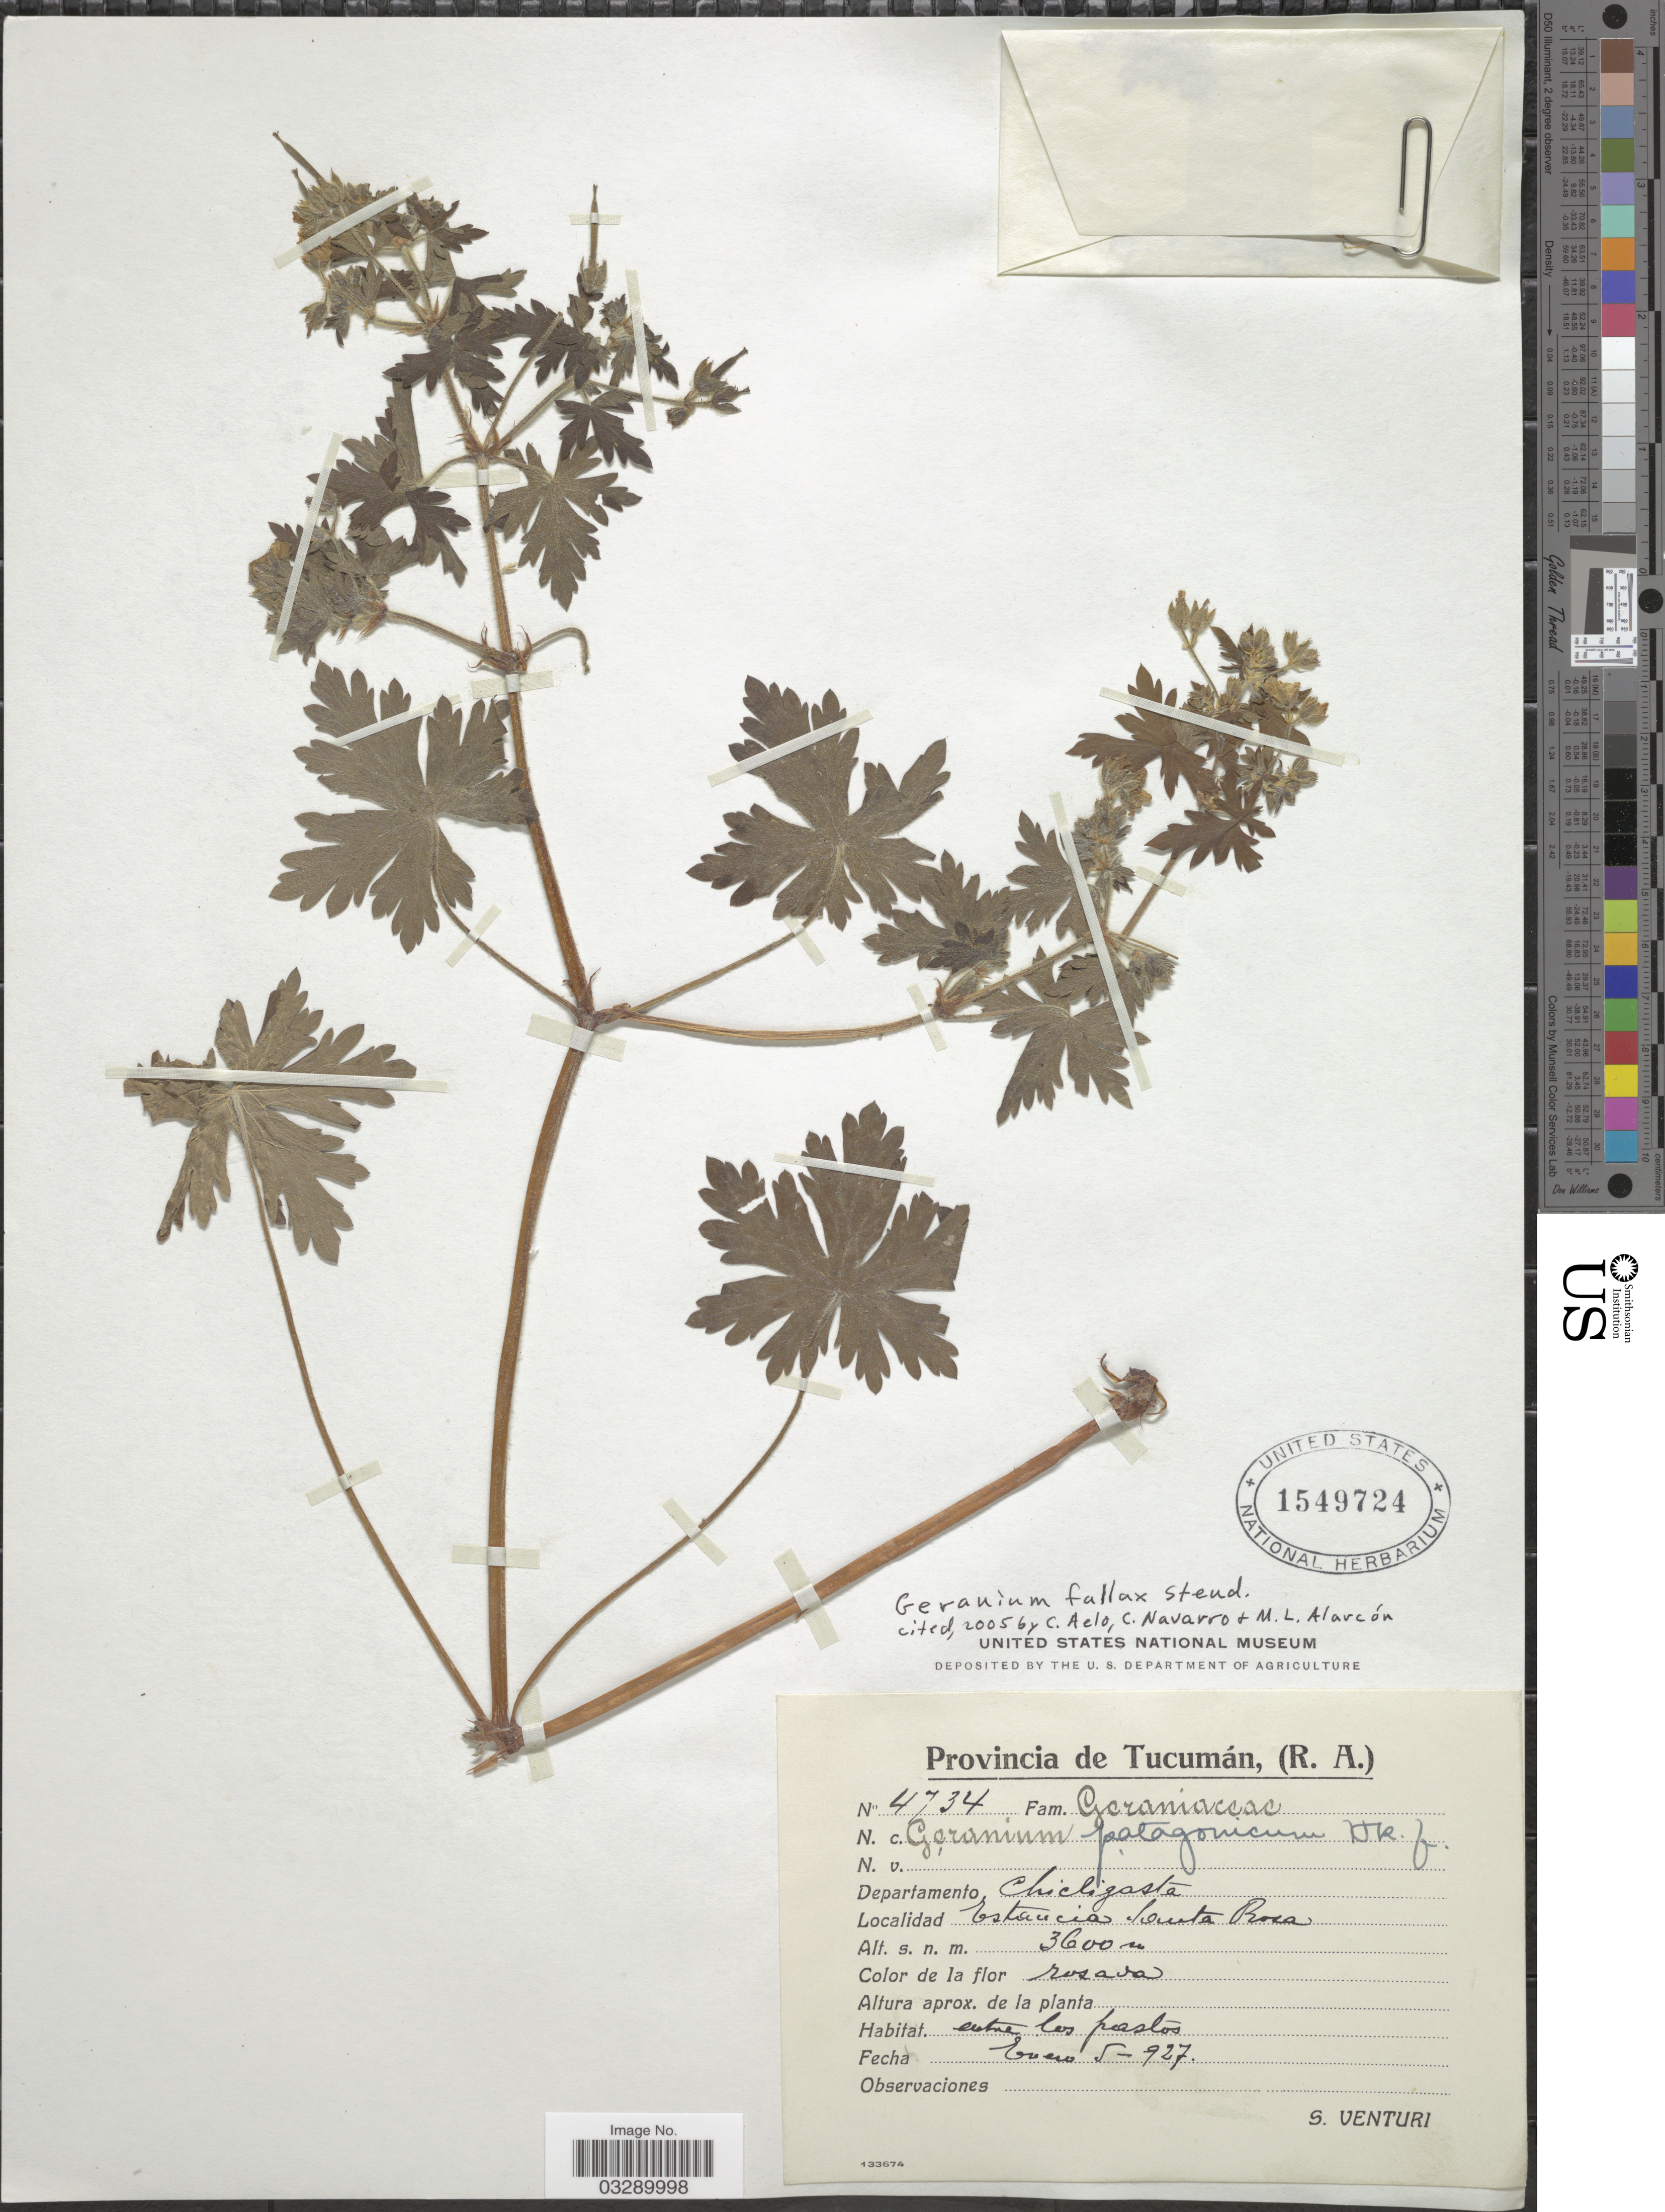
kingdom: Plantae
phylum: Tracheophyta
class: Magnoliopsida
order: Geraniales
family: Geraniaceae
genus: Geranium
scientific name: Geranium fallax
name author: Steud.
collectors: S. Venturi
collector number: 4734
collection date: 1927-01-05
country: Argentina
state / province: Tucuman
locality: Departamento Chicligasta. Estancia Santa Rosa.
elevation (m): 3600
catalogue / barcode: US 1549724